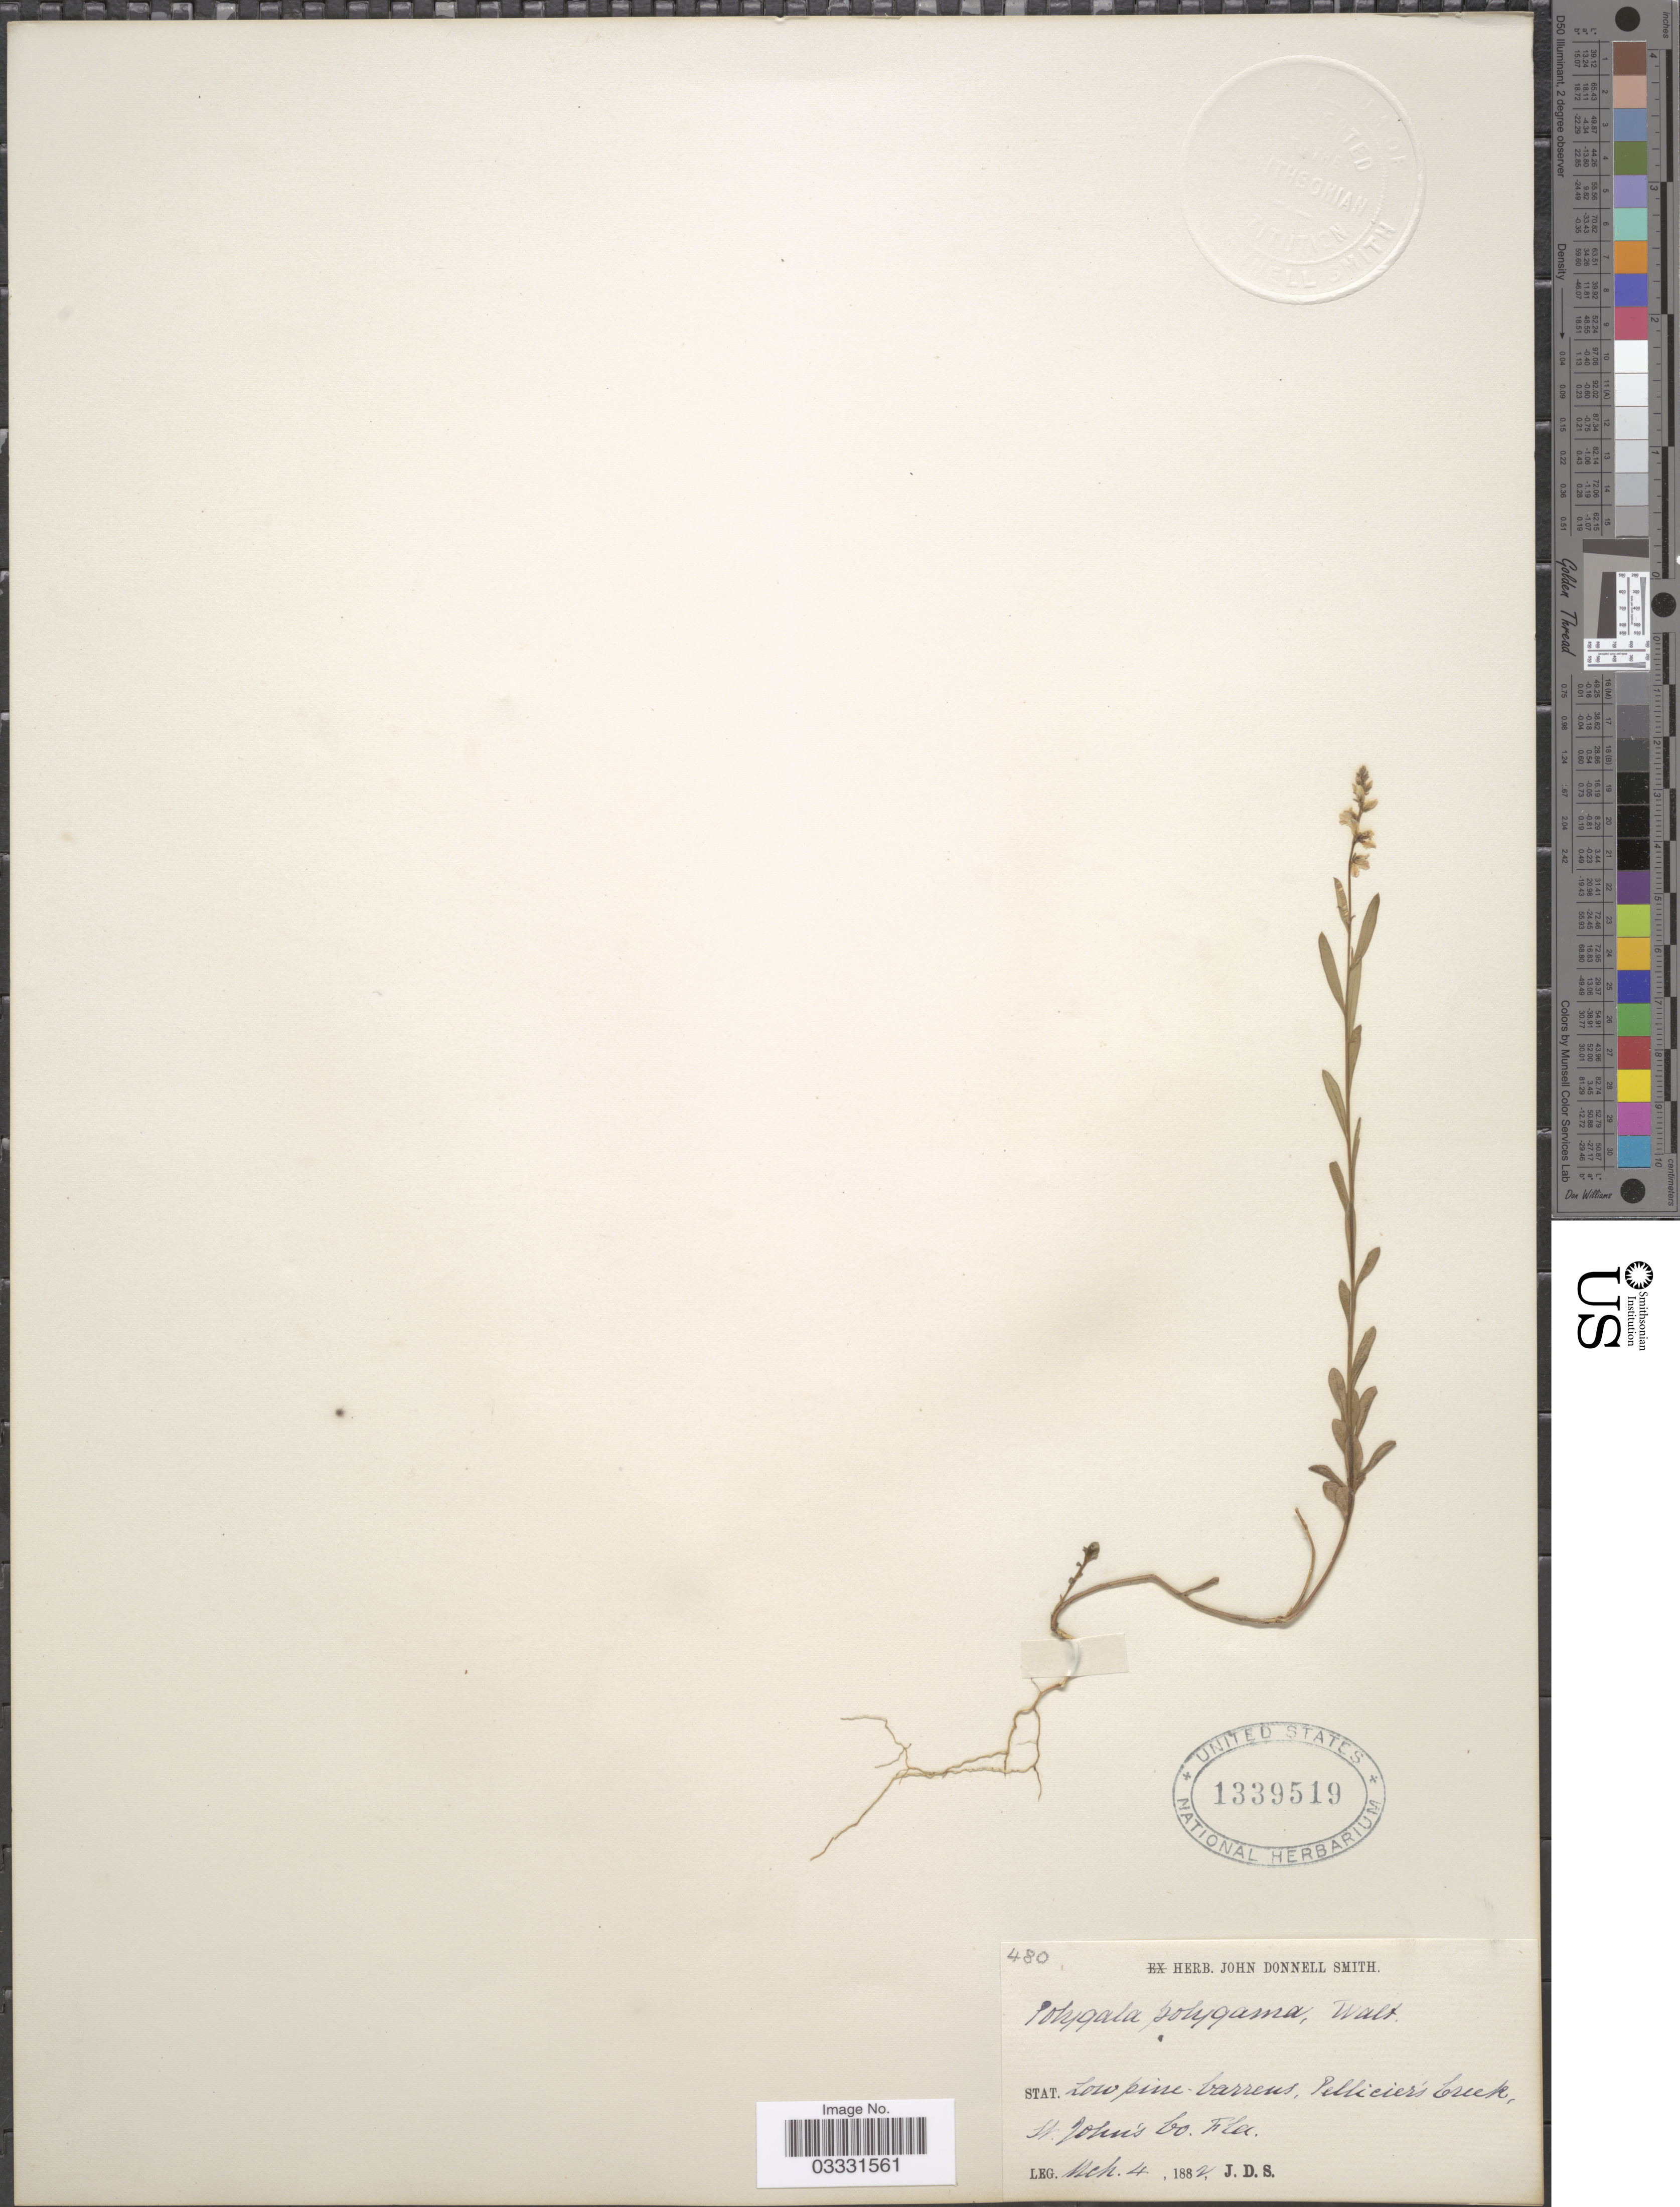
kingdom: Plantae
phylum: Tracheophyta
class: Magnoliopsida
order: Fabales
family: Polygalaceae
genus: Polygala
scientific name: Polygala polygama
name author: Walter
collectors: J. Donnell Smith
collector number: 480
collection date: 1882-03-04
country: United States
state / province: Florida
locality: Pelliciers Creek, St. John's Co.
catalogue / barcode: US 1339519